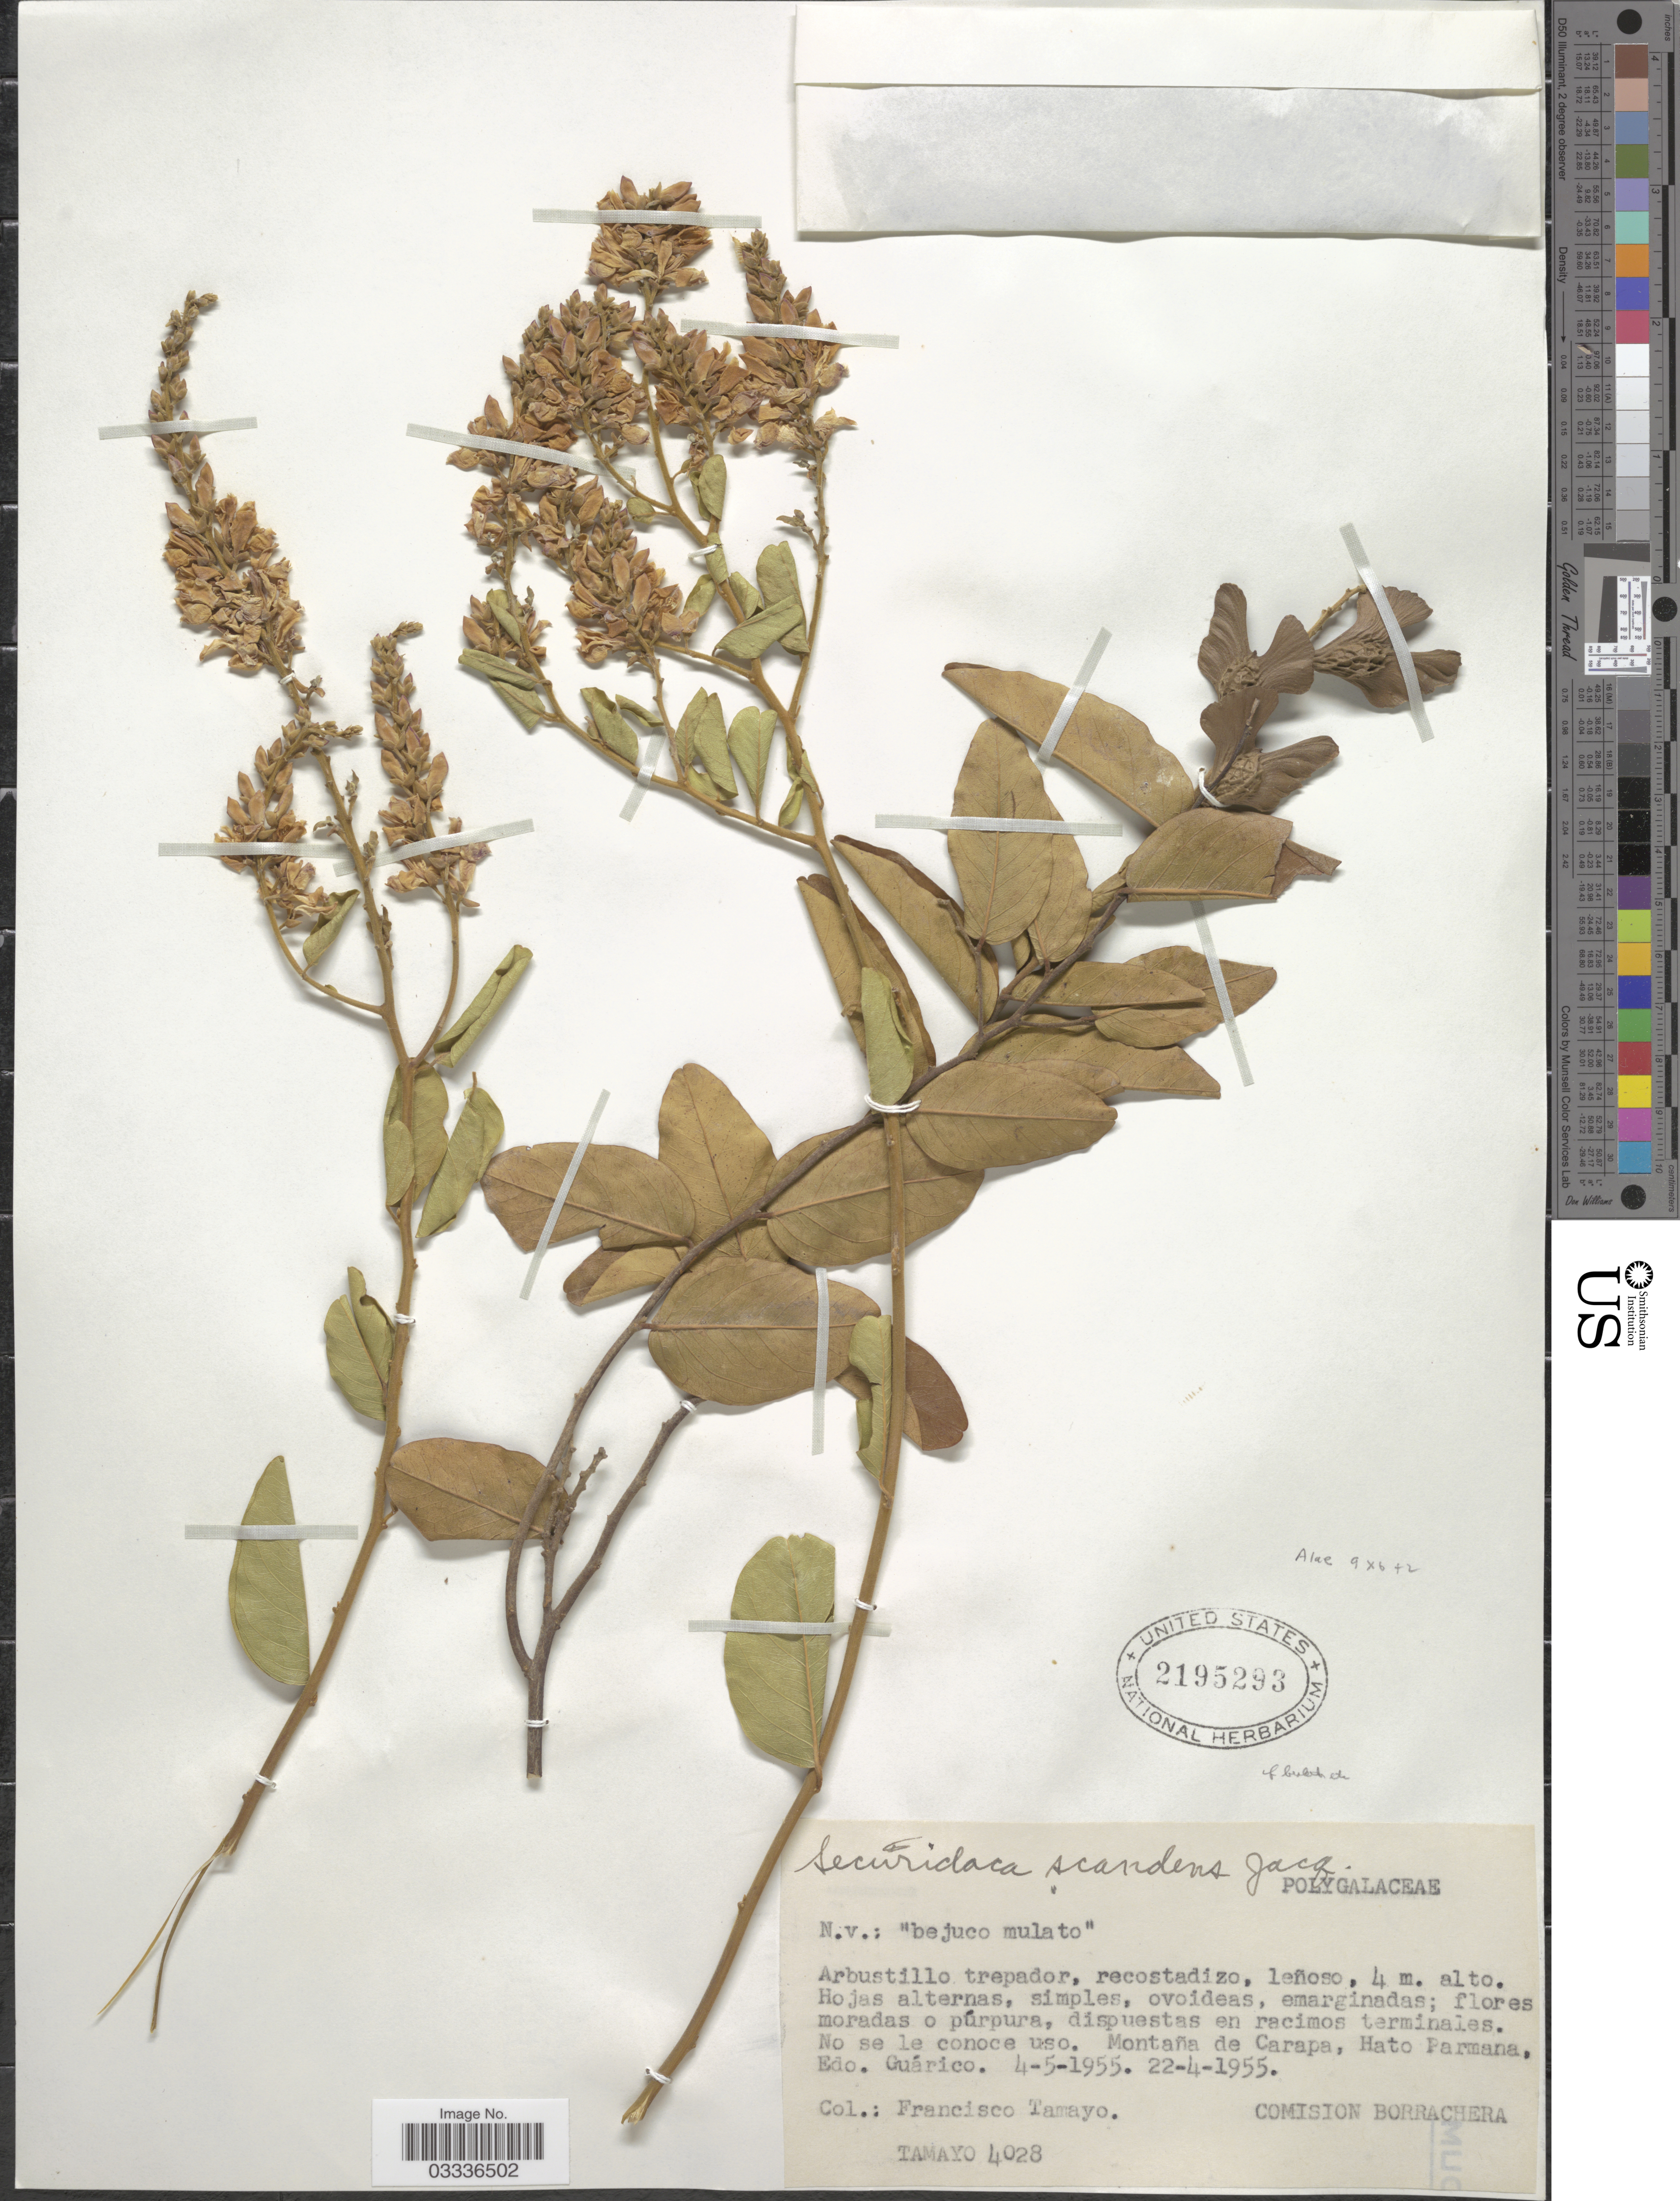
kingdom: Plantae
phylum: Tracheophyta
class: Magnoliopsida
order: Fabales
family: Polygalaceae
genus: Securidaca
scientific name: Securidaca pendula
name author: Bonpl.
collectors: F. Tamayo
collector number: Tamayo 4028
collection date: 1955-04-22/1955-05-04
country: Venezuela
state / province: Guárico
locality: Montaña de Carapa, Hato Parmana. Comision Borrachera.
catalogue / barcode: US 2195293